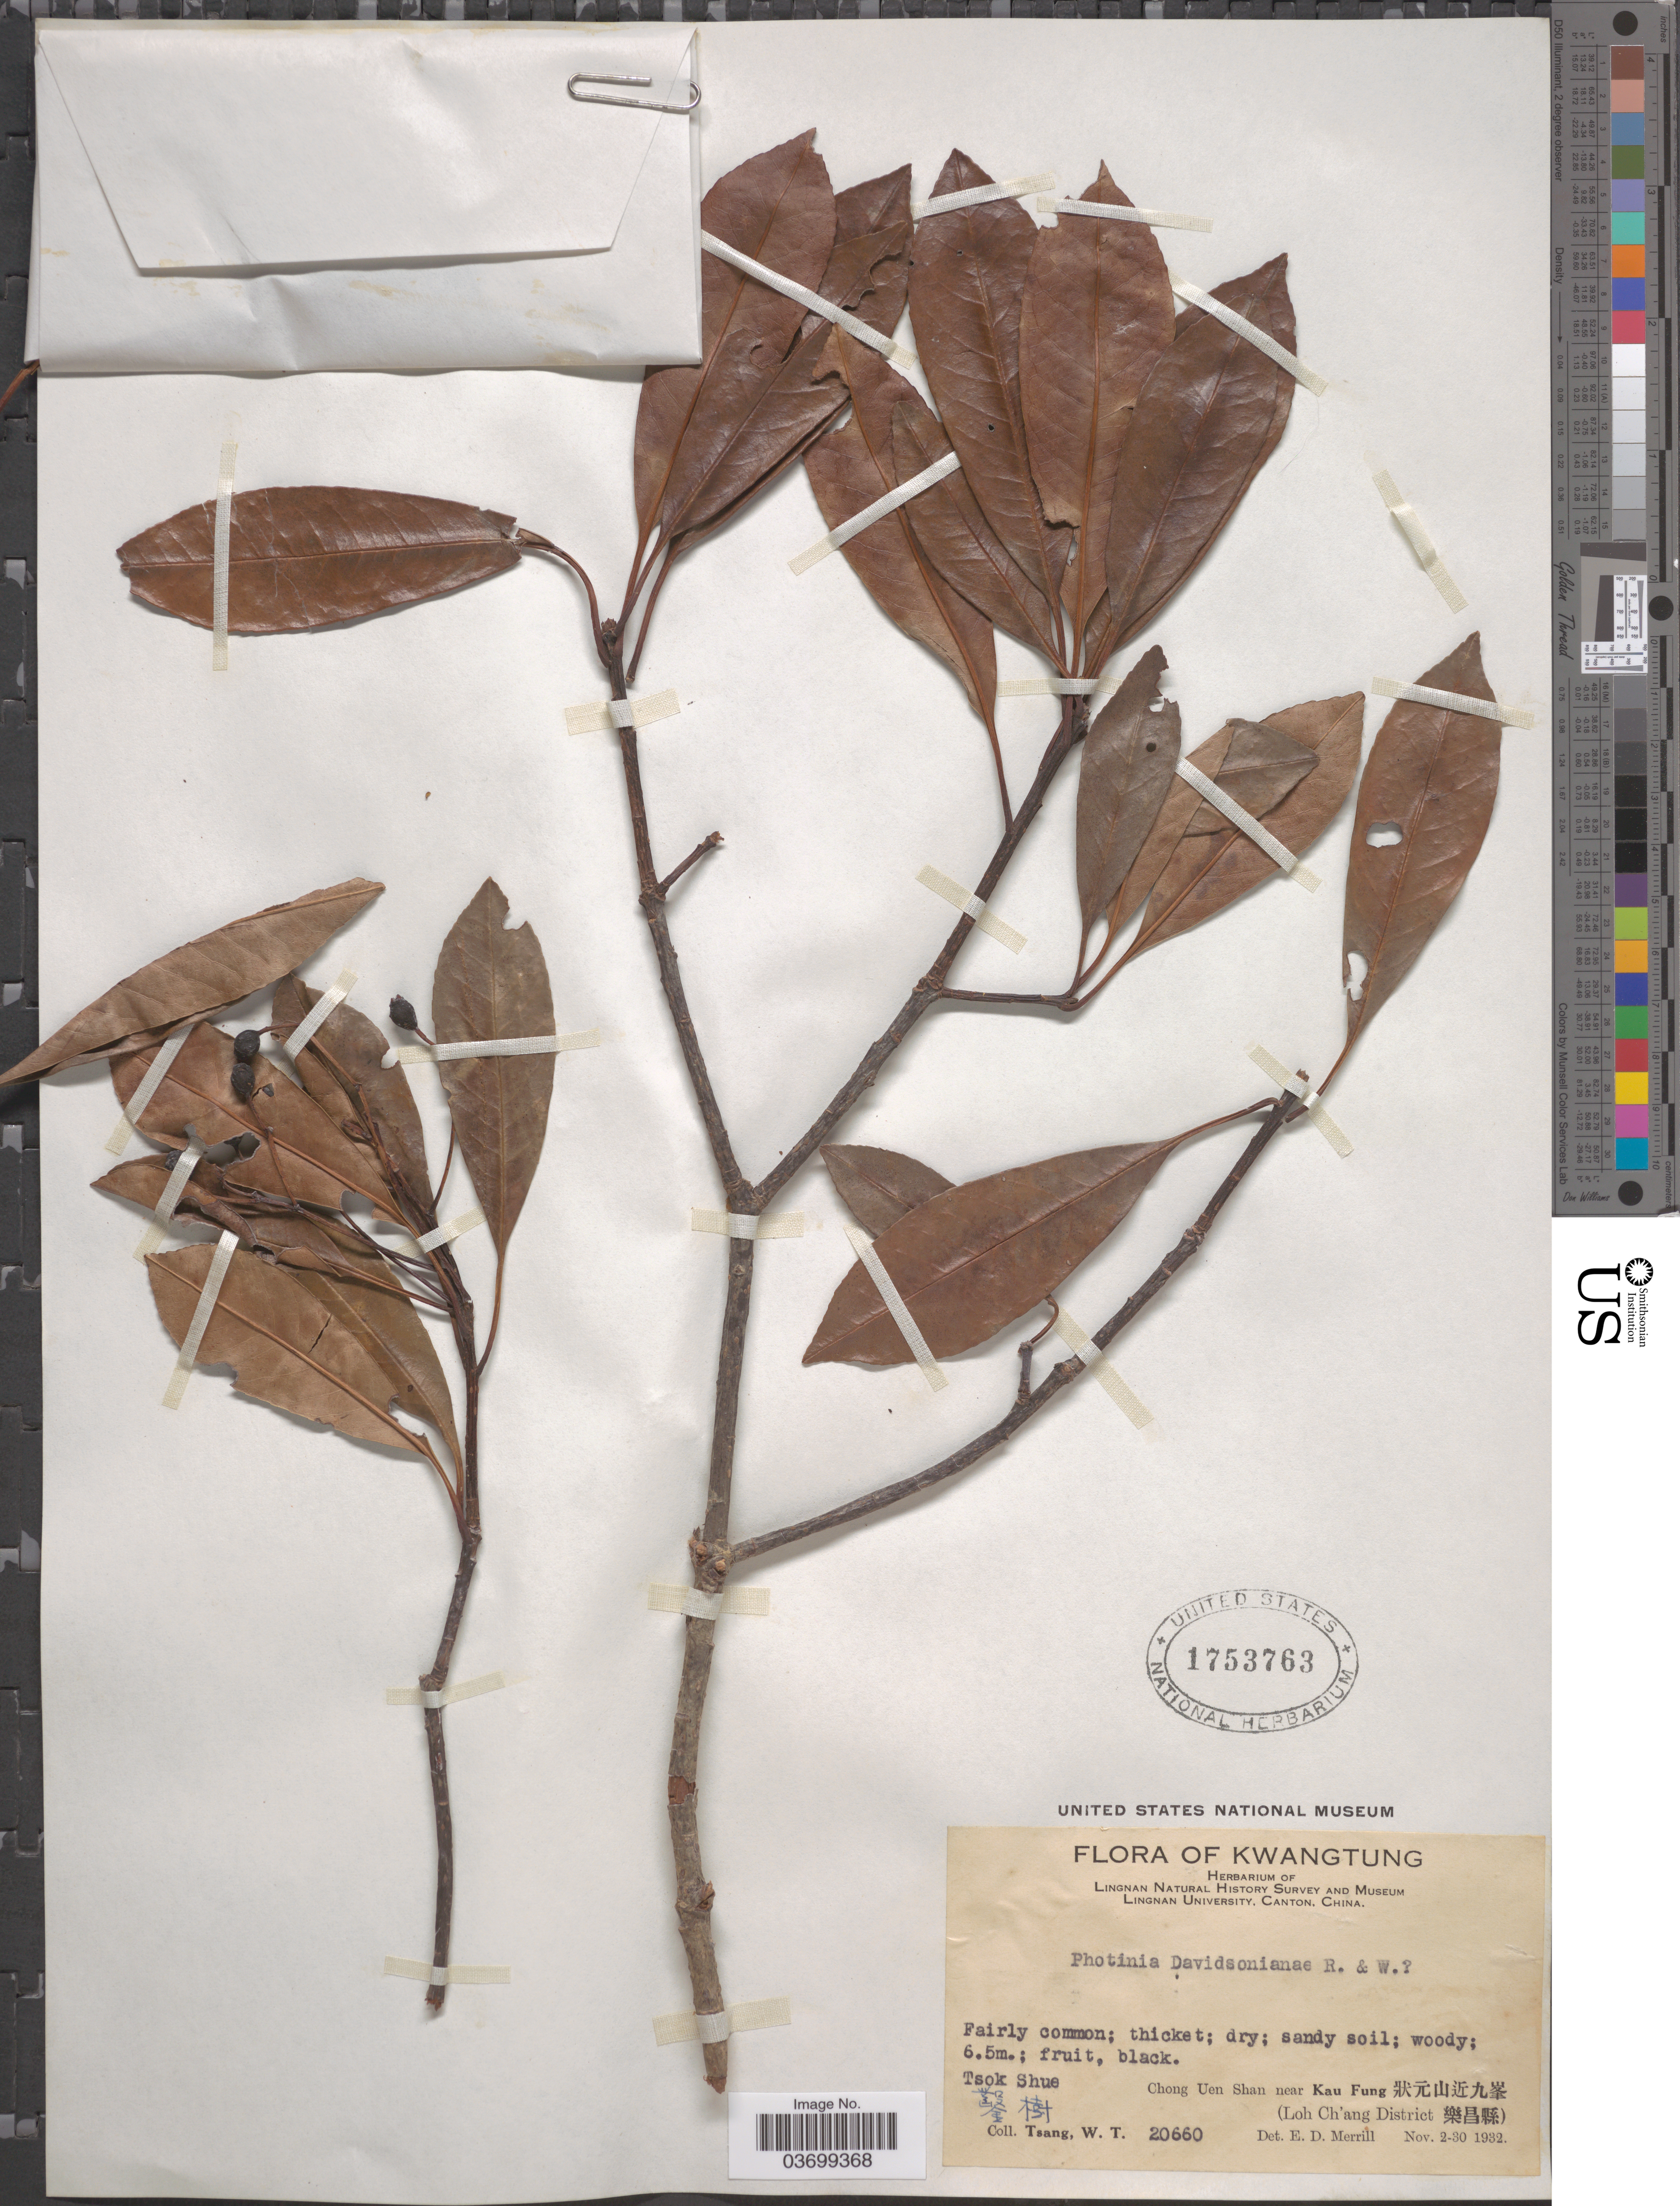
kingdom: Plantae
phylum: Tracheophyta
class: Magnoliopsida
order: Rosales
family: Rosaceae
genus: Photinia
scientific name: Photinia davidsoniae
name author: Rehder & E.H. Wilson in Sarg.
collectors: W. T. Tsang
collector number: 20660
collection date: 1932-11-02/1932-11-30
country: China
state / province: Guangdong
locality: Kwangtung. Tsok Shue X. Chong Uen Shan near Kau Fung X. (Loh Ch'ang District X).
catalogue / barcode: US 1753763